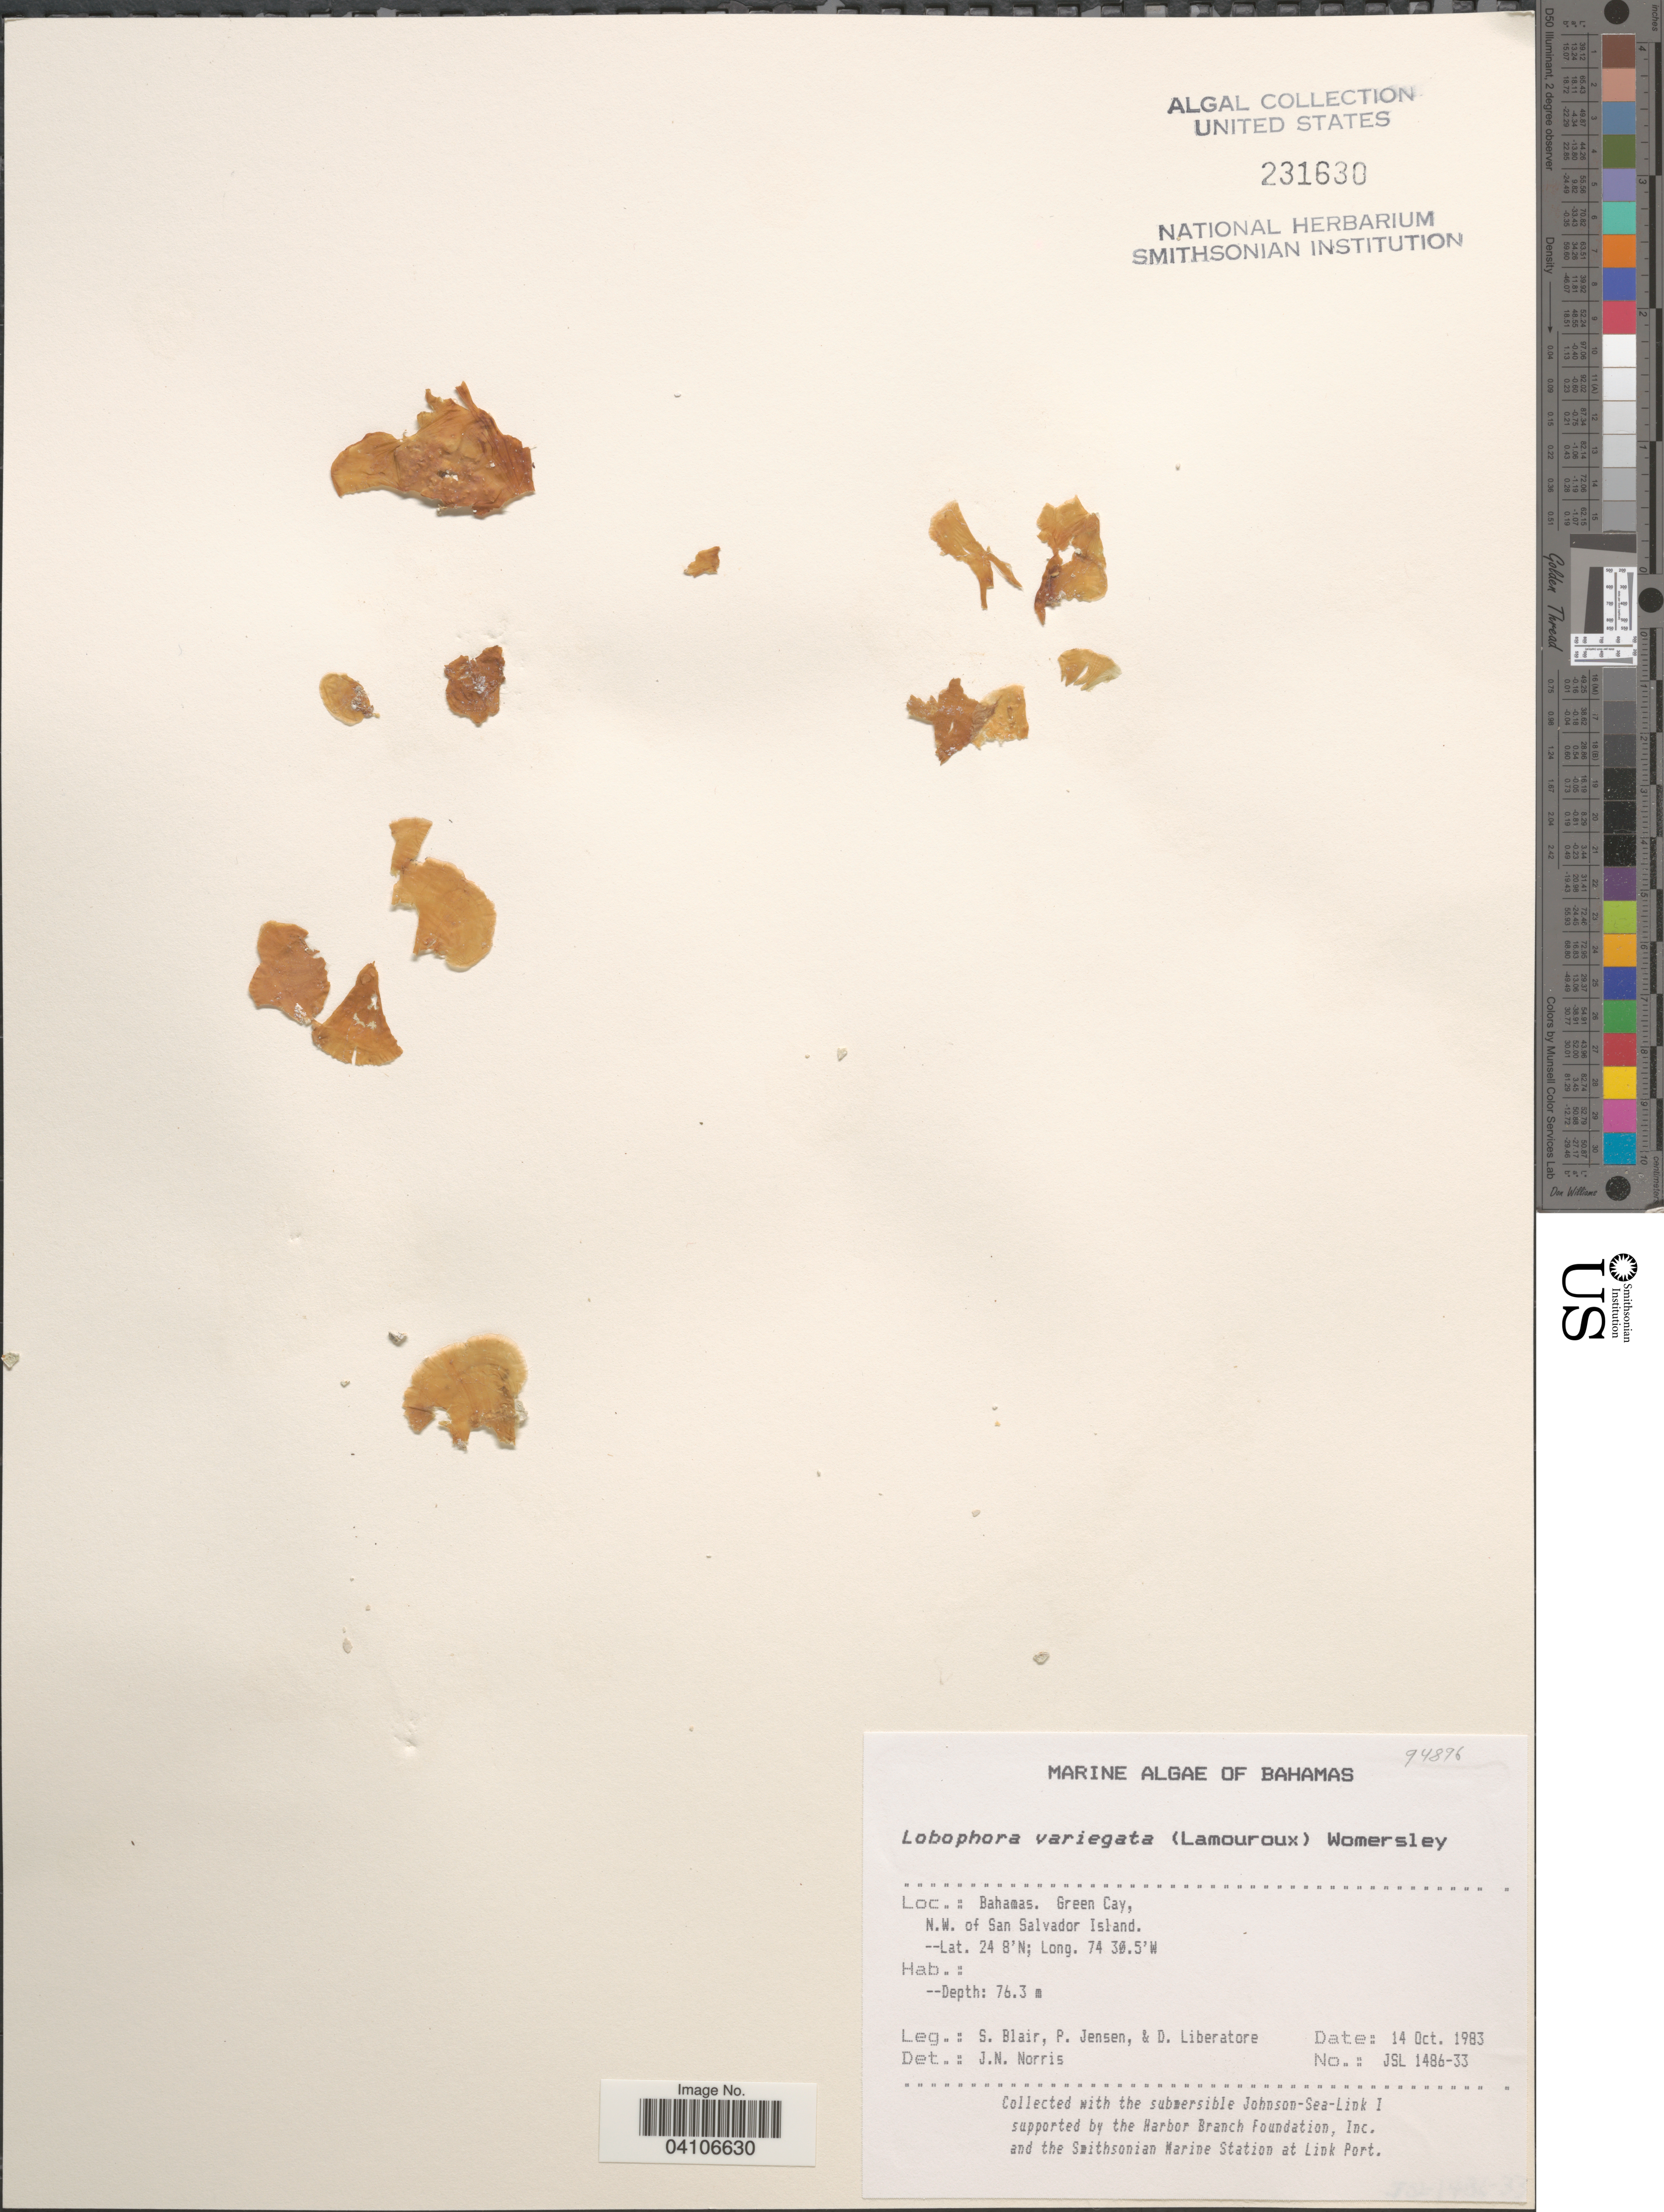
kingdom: Chromista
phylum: Ochrophyta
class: Phaeophyceae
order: Dictyotales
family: Dictyotaceae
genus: Lobophora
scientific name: Lobophora variegata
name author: (J.V.Lamouroux) Womersley & E.C. Oliveira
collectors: S. M. Blair, P. Jensen & D. Liberatore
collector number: JSL 1486-33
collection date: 1983-10-14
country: Bahamas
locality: Green Cay, N.W. of San Salvador Island.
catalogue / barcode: US 231630